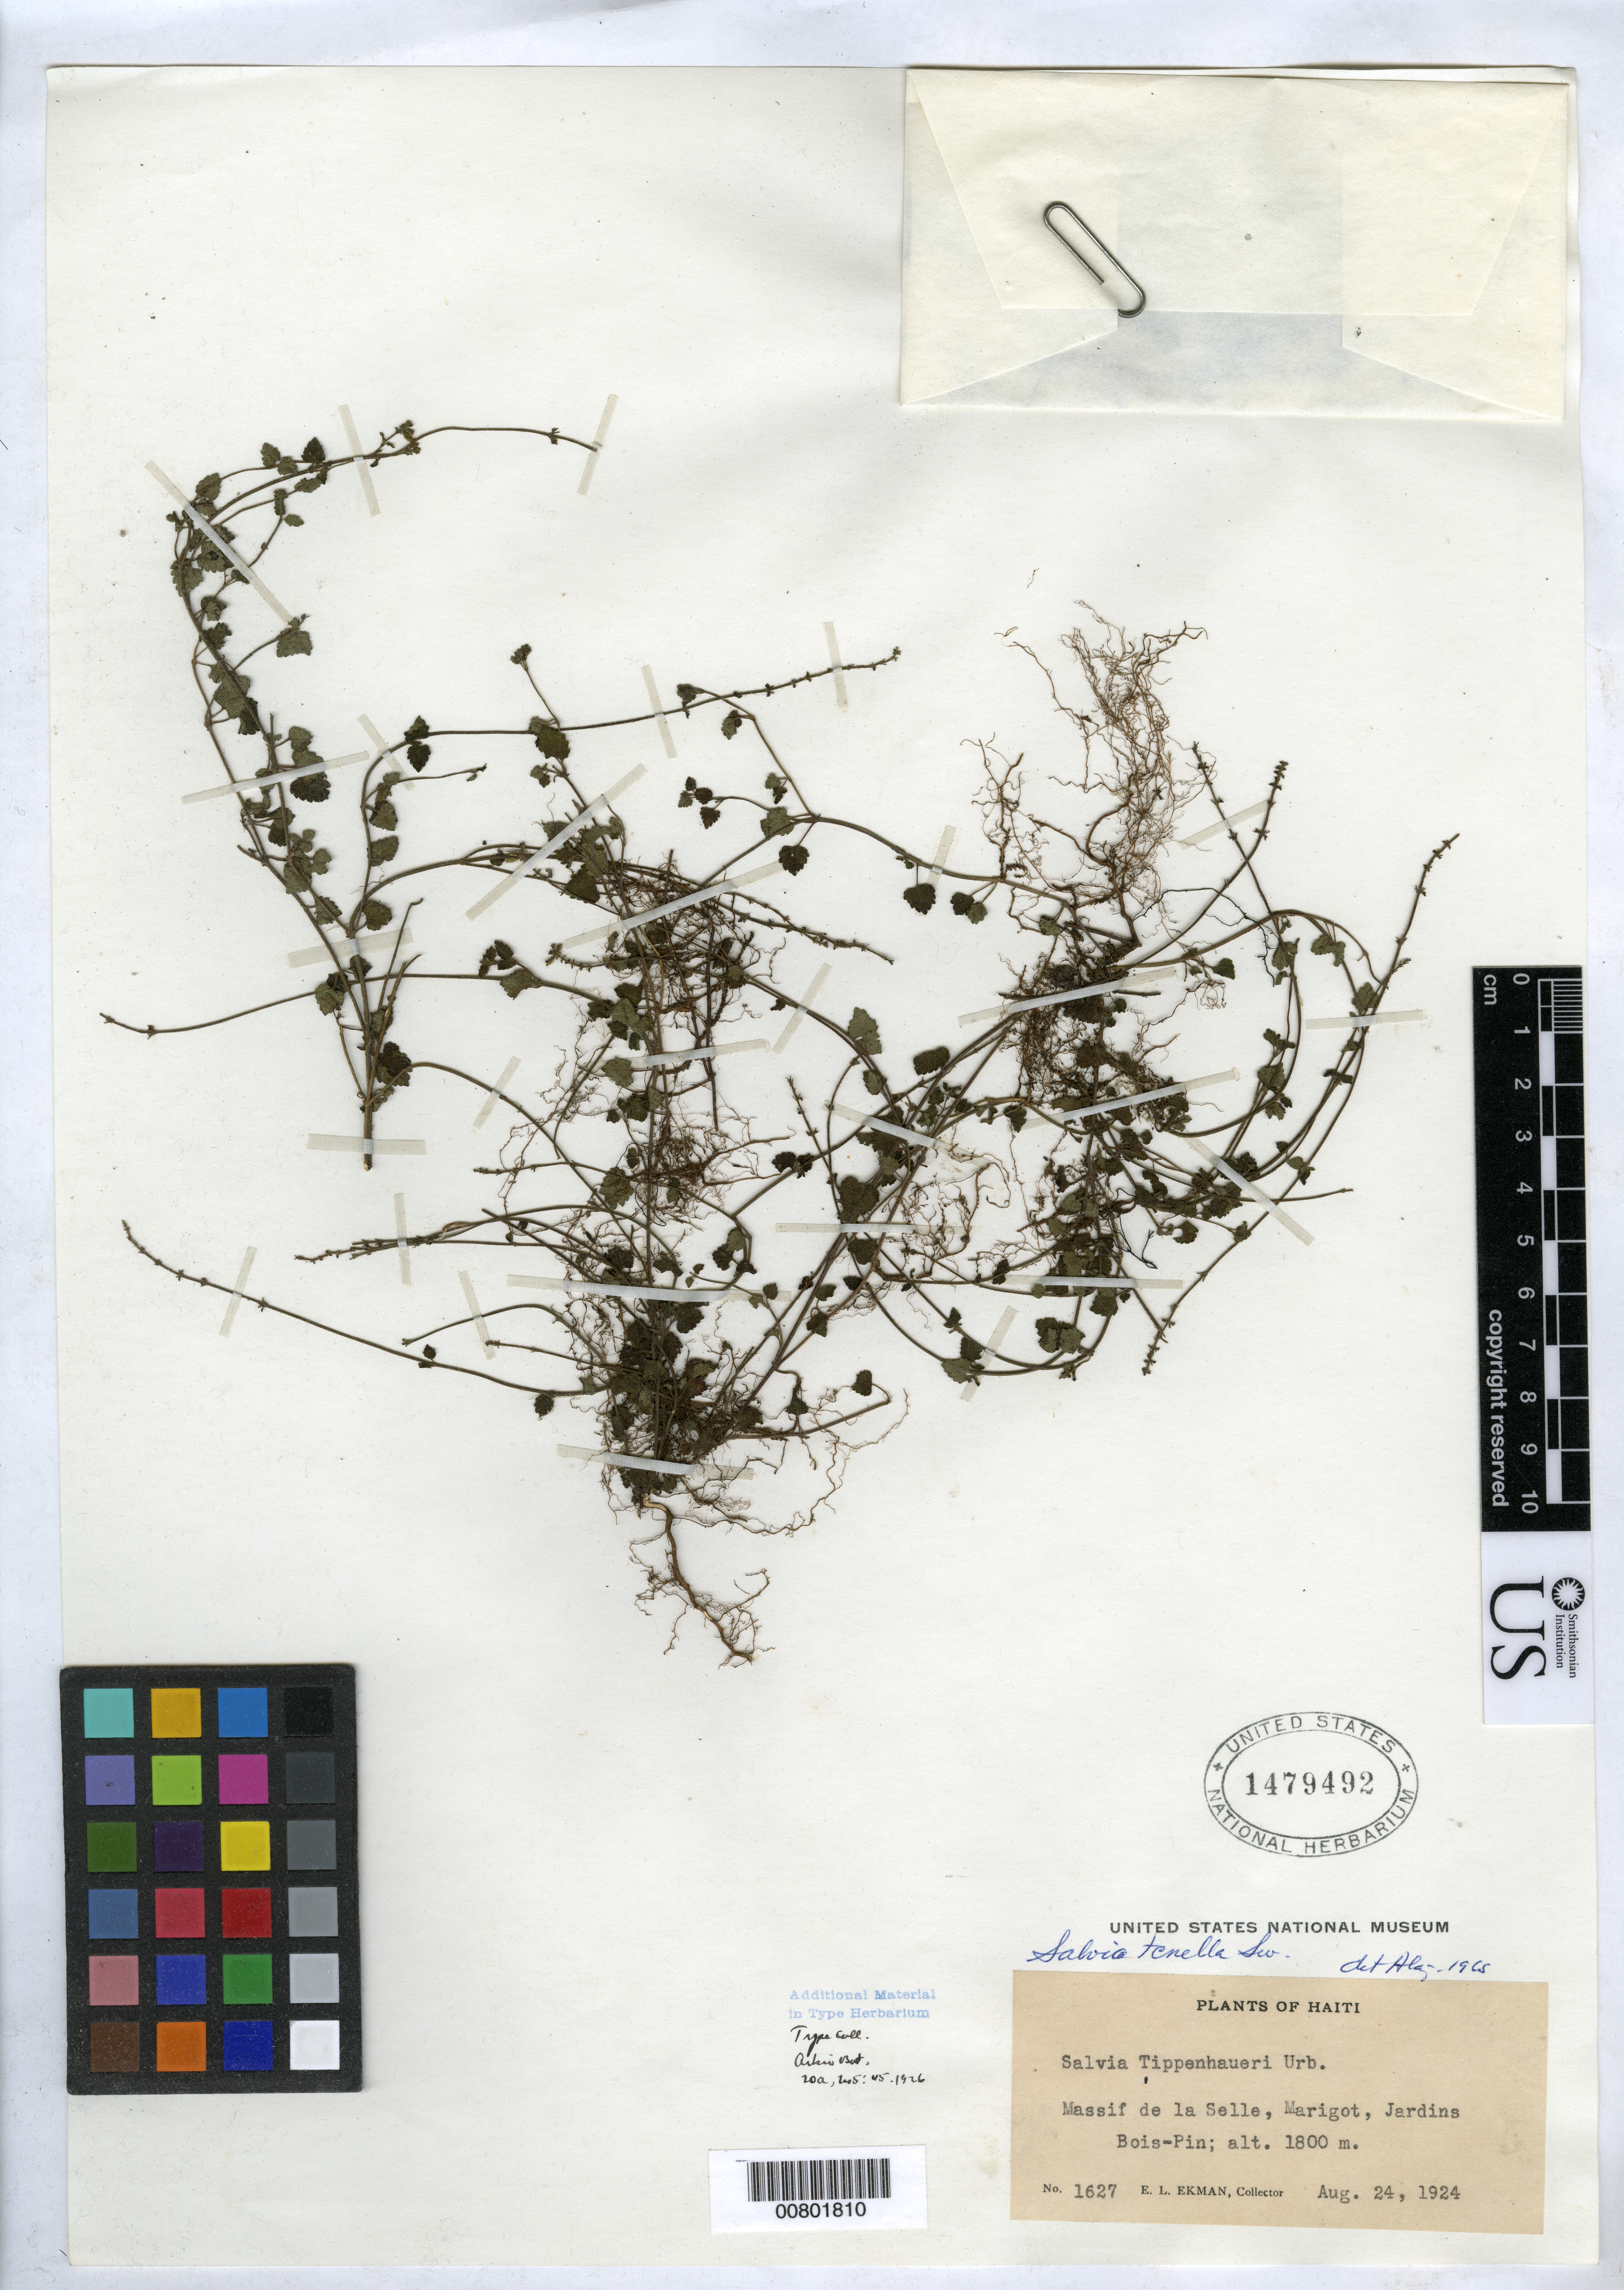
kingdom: Plantae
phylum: Tracheophyta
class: Magnoliopsida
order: Lamiales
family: Lamiaceae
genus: Salvia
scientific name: Salvia tippenhaueri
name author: Urb.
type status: Isotype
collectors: E. L. Ekman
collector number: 1627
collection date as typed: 24 Aug 1924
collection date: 1924-08-24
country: Haiti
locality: Massif de La Selle, Marigot, Jardins Bois-Pin.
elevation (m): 1800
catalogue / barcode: US 1479492